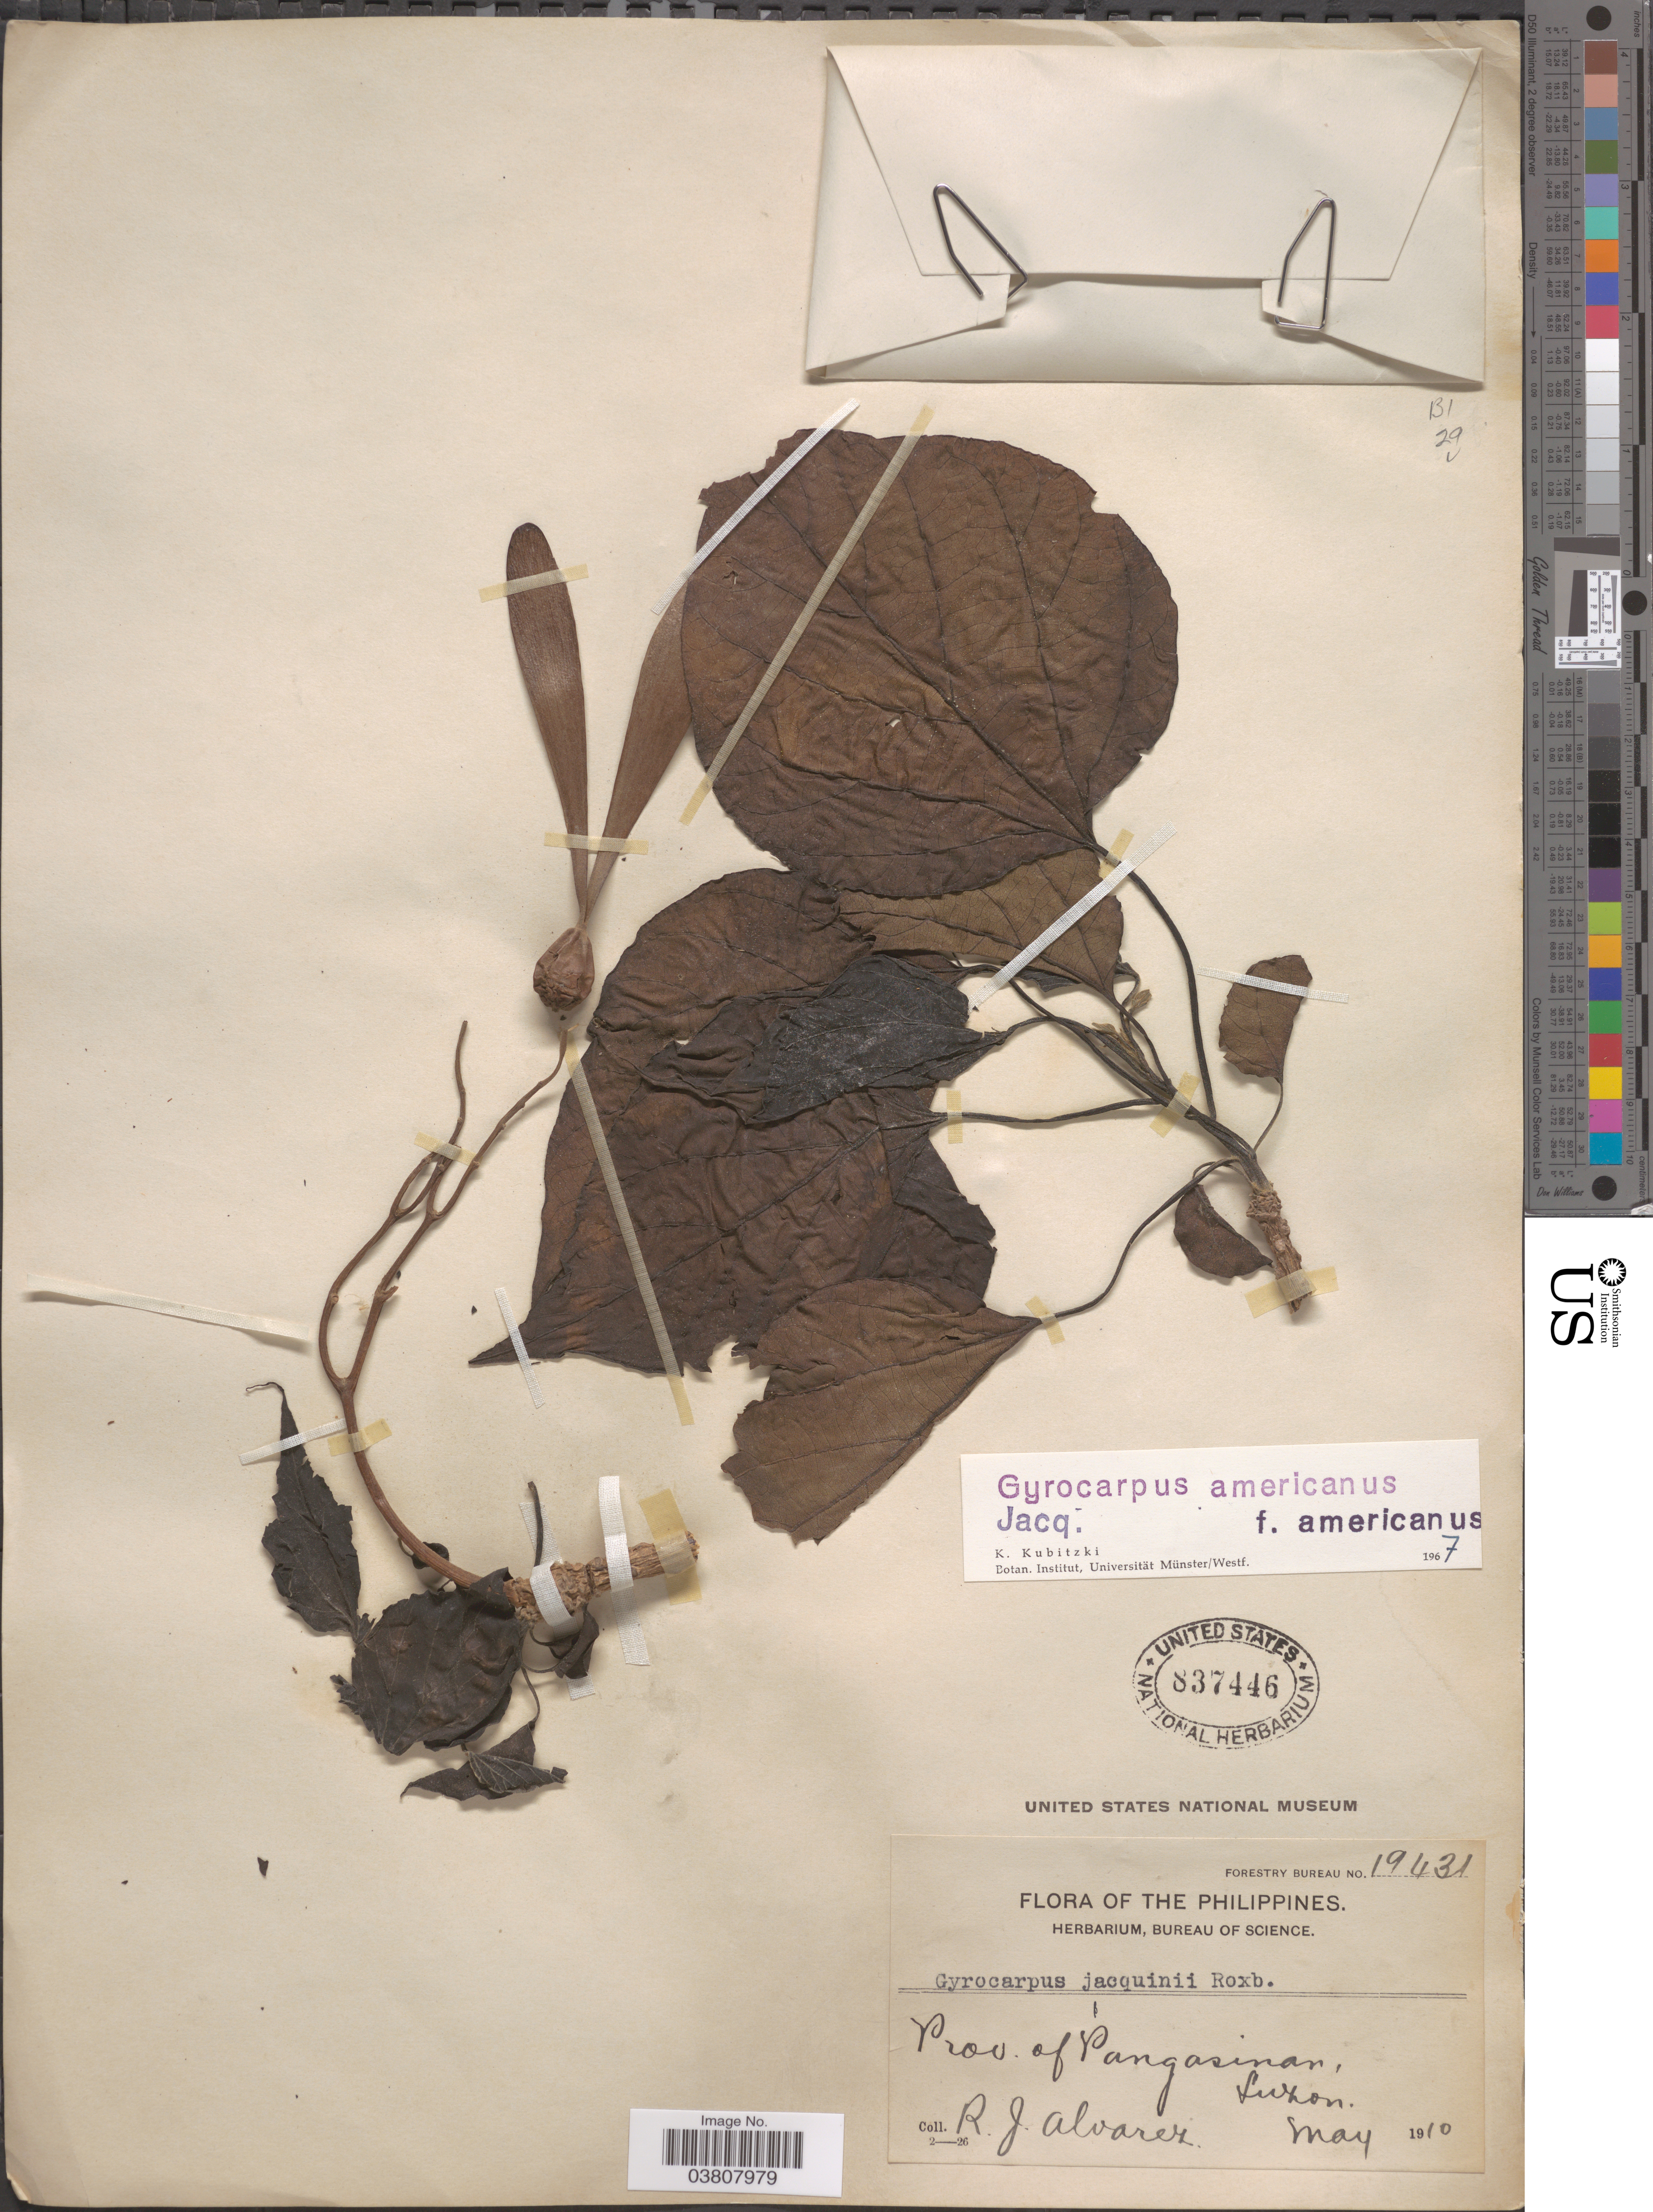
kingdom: Plantae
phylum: Tracheophyta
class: Magnoliopsida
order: Laurales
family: Hernandiaceae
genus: Gyrocarpus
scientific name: Gyrocarpus americanus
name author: Jacq.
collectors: R. Alvarez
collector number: Forestry Bureau 19431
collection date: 1910-05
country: Philippines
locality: Prov. of Pangasinan, Luzon.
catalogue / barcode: US 837446